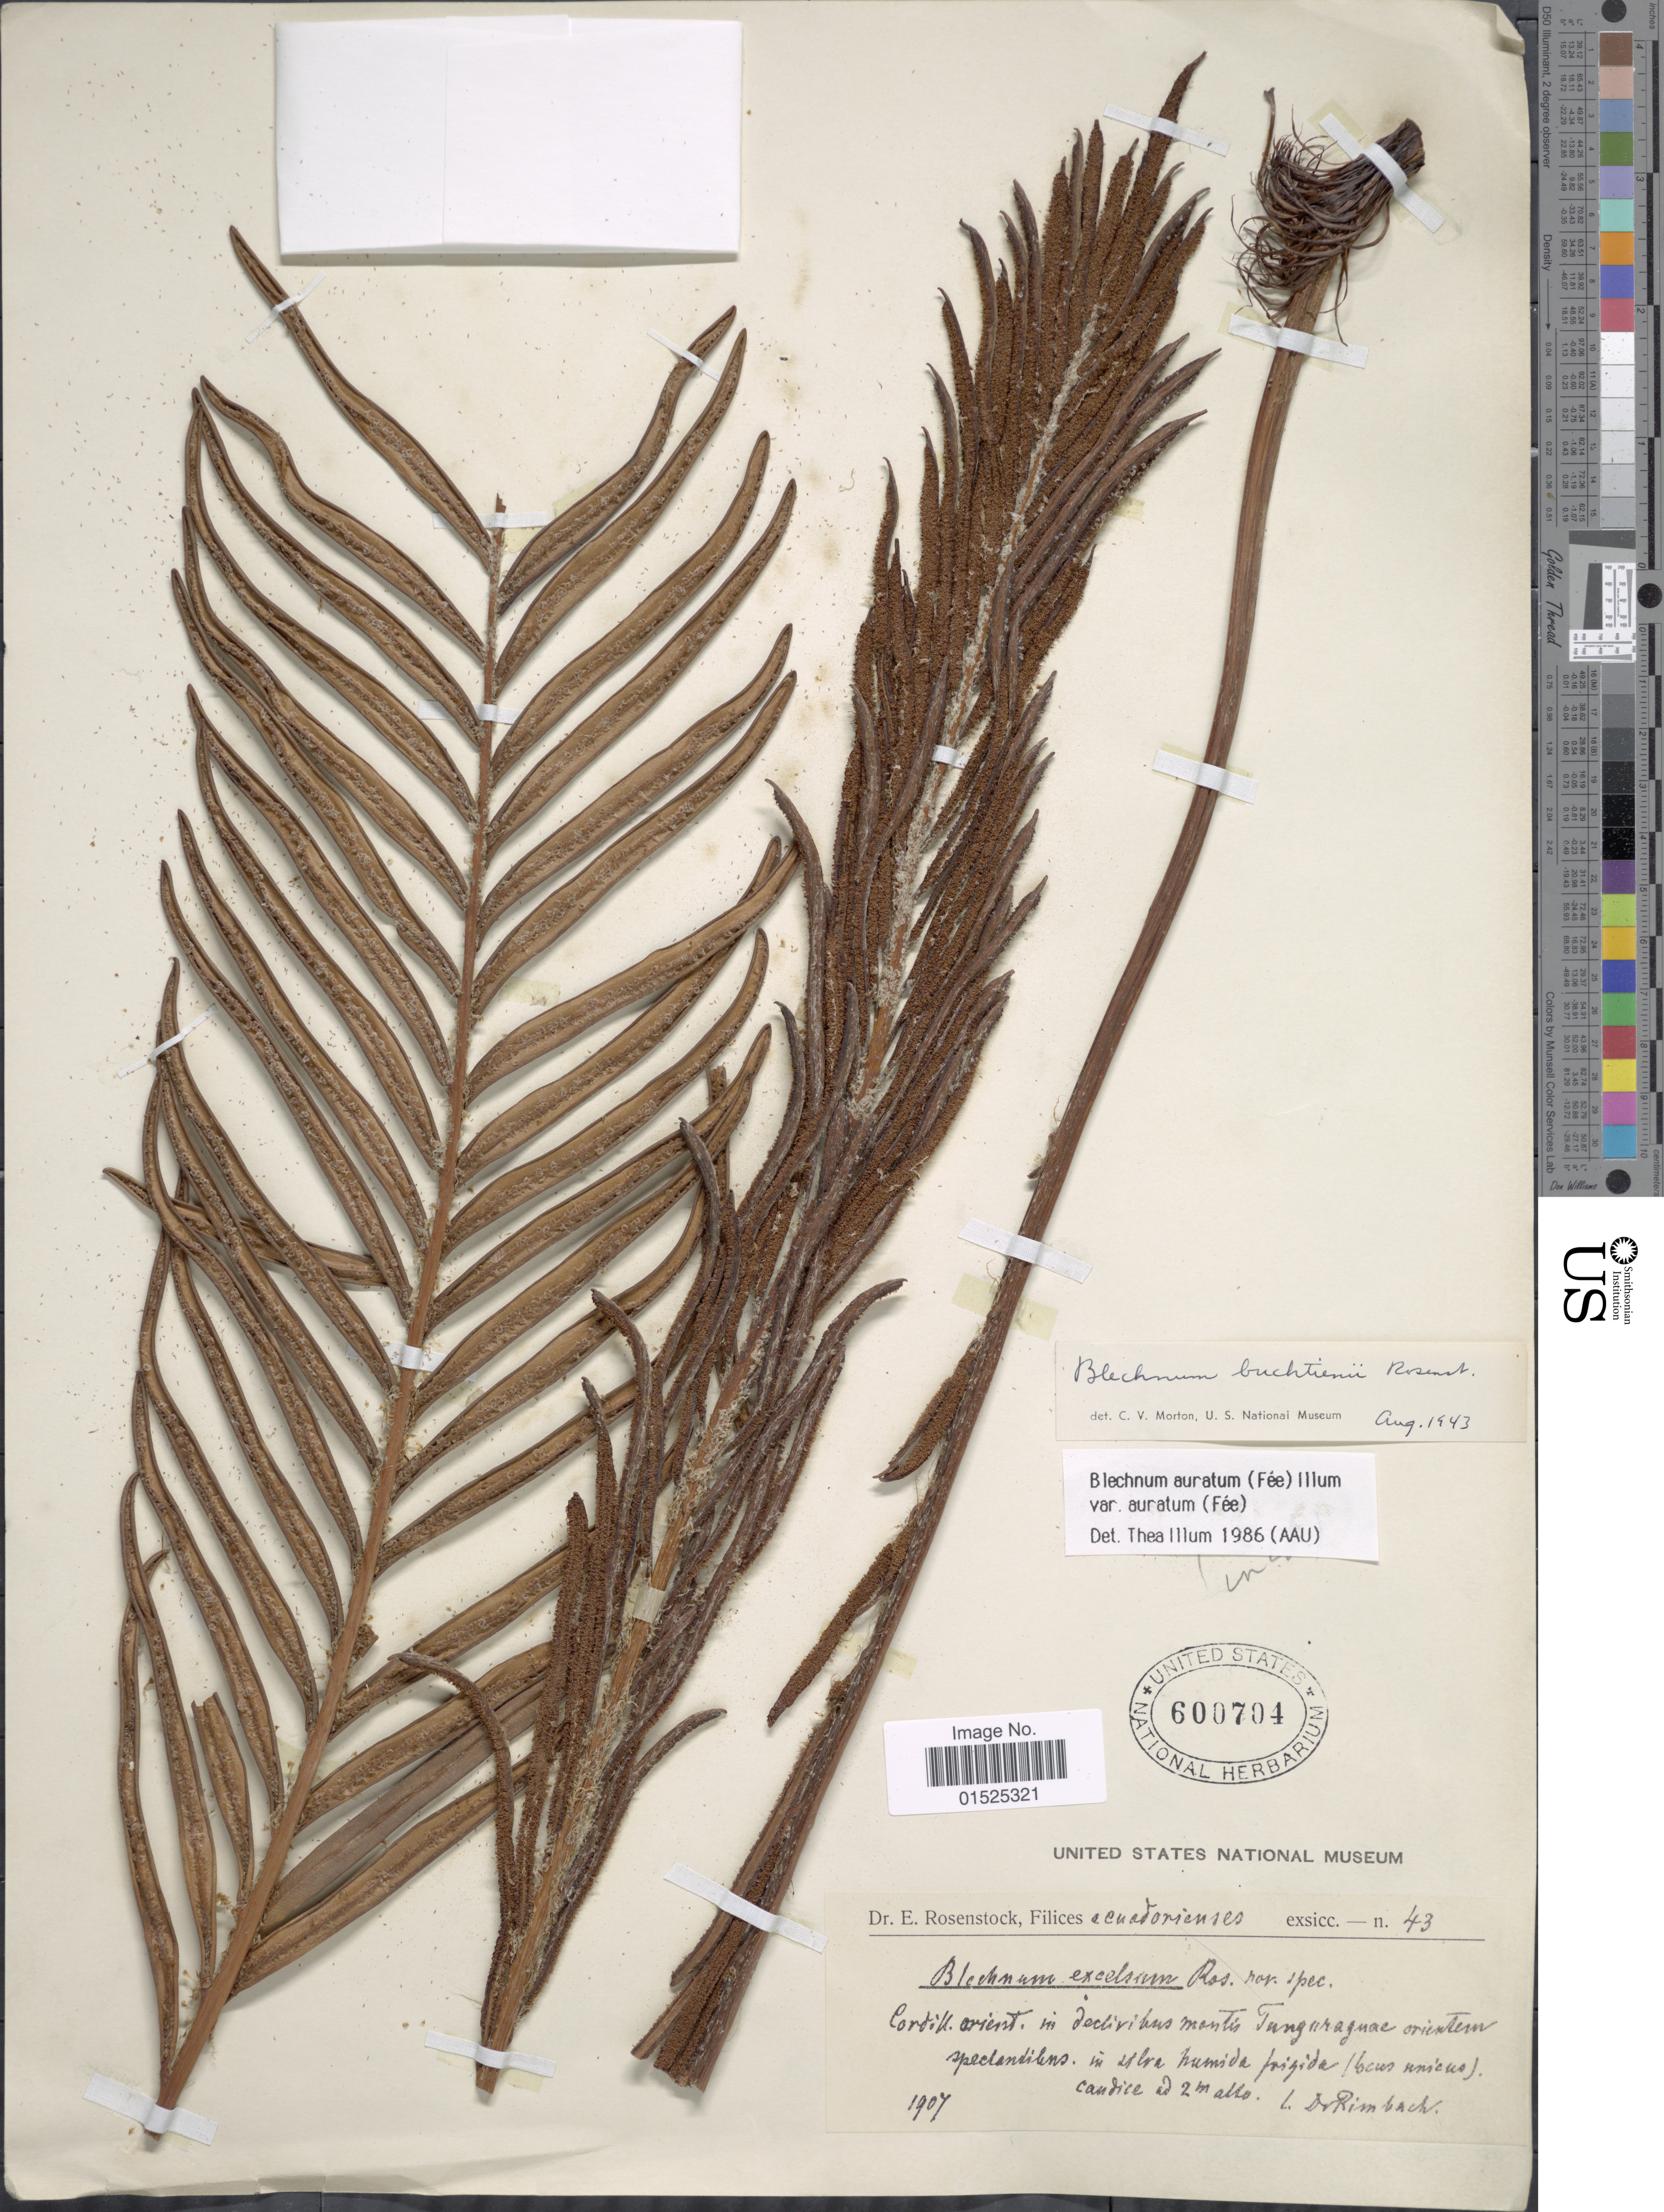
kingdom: Plantae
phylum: Tracheophyta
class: Polypodiopsida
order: Polypodiales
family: Blechnaceae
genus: Blechnum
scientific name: Blechnum auratum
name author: (Fée) R.M. Tryon & Stolze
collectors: L. Rimbach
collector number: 43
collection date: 1907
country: Ecuador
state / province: Tungurahua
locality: Cordillera Orient.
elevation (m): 2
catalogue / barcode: US 600704